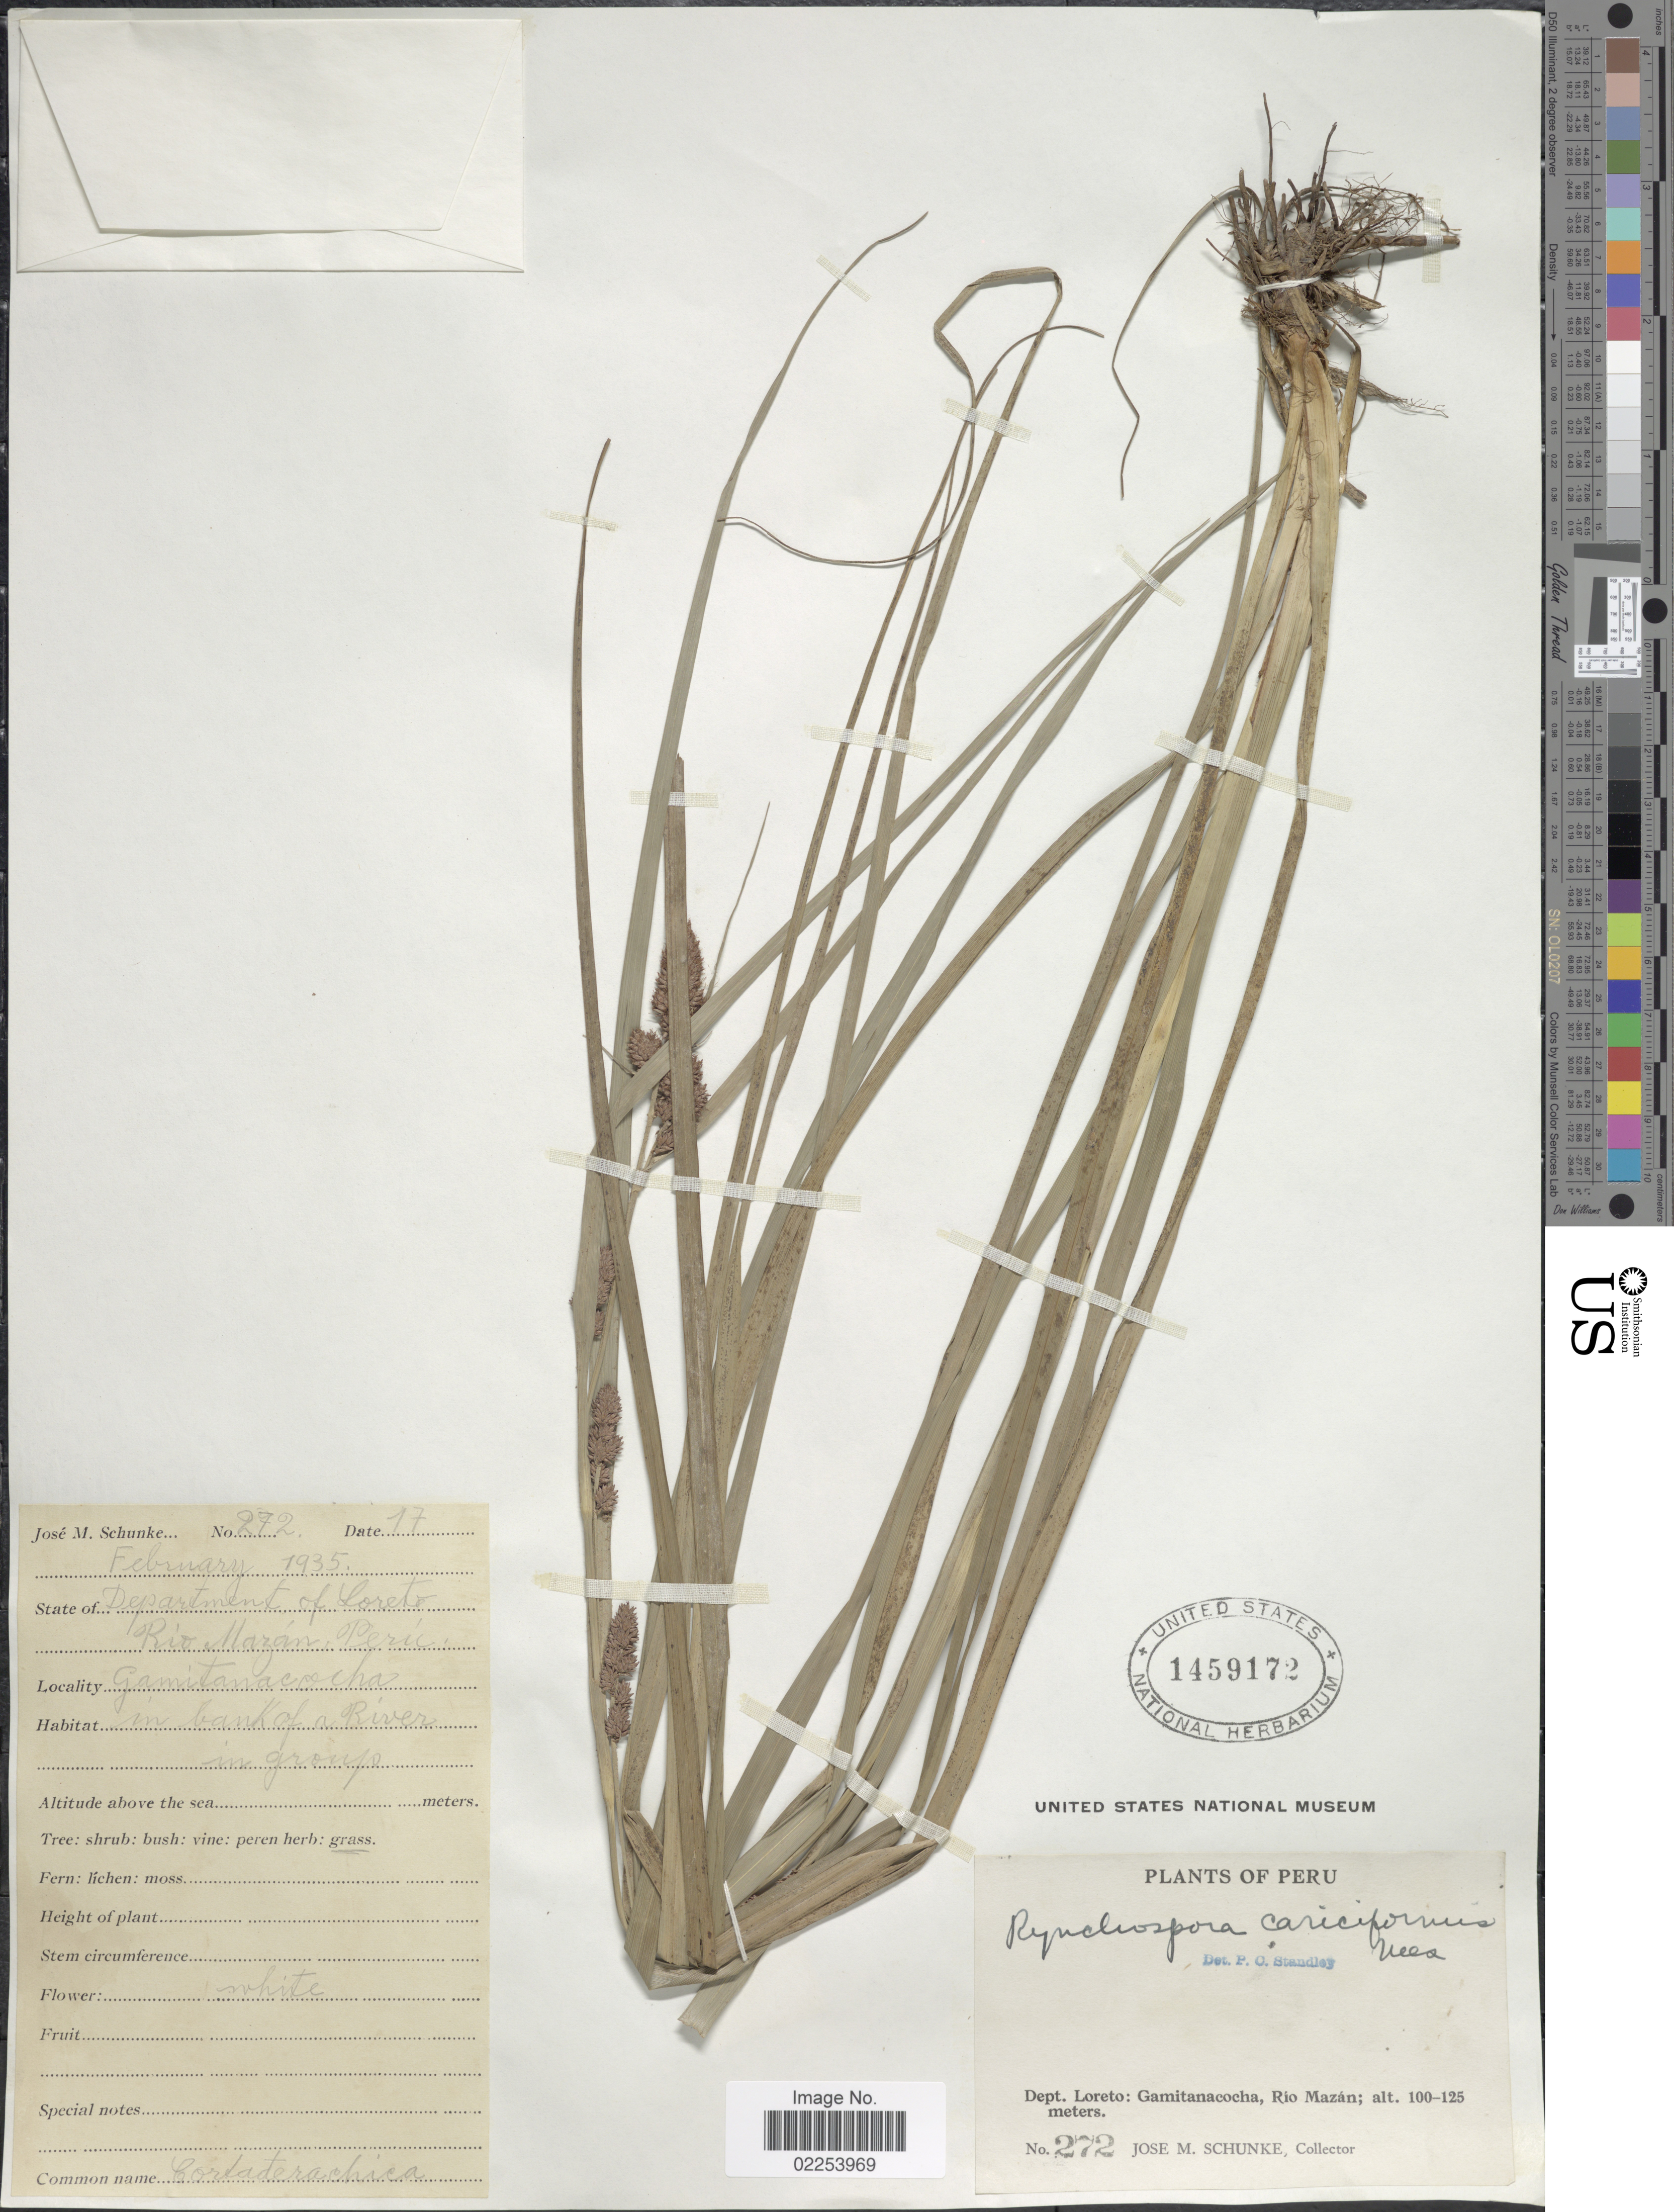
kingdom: Plantae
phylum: Tracheophyta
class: Liliopsida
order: Poales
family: Cyperaceae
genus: Rhynchospora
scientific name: Rhynchospora cariciformis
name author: Nees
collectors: J. M. Schunke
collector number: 272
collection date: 1935-02-17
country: Peru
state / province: Loreto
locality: Gamitanacocha, Rio Mazan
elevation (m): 100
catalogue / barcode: US 1459172